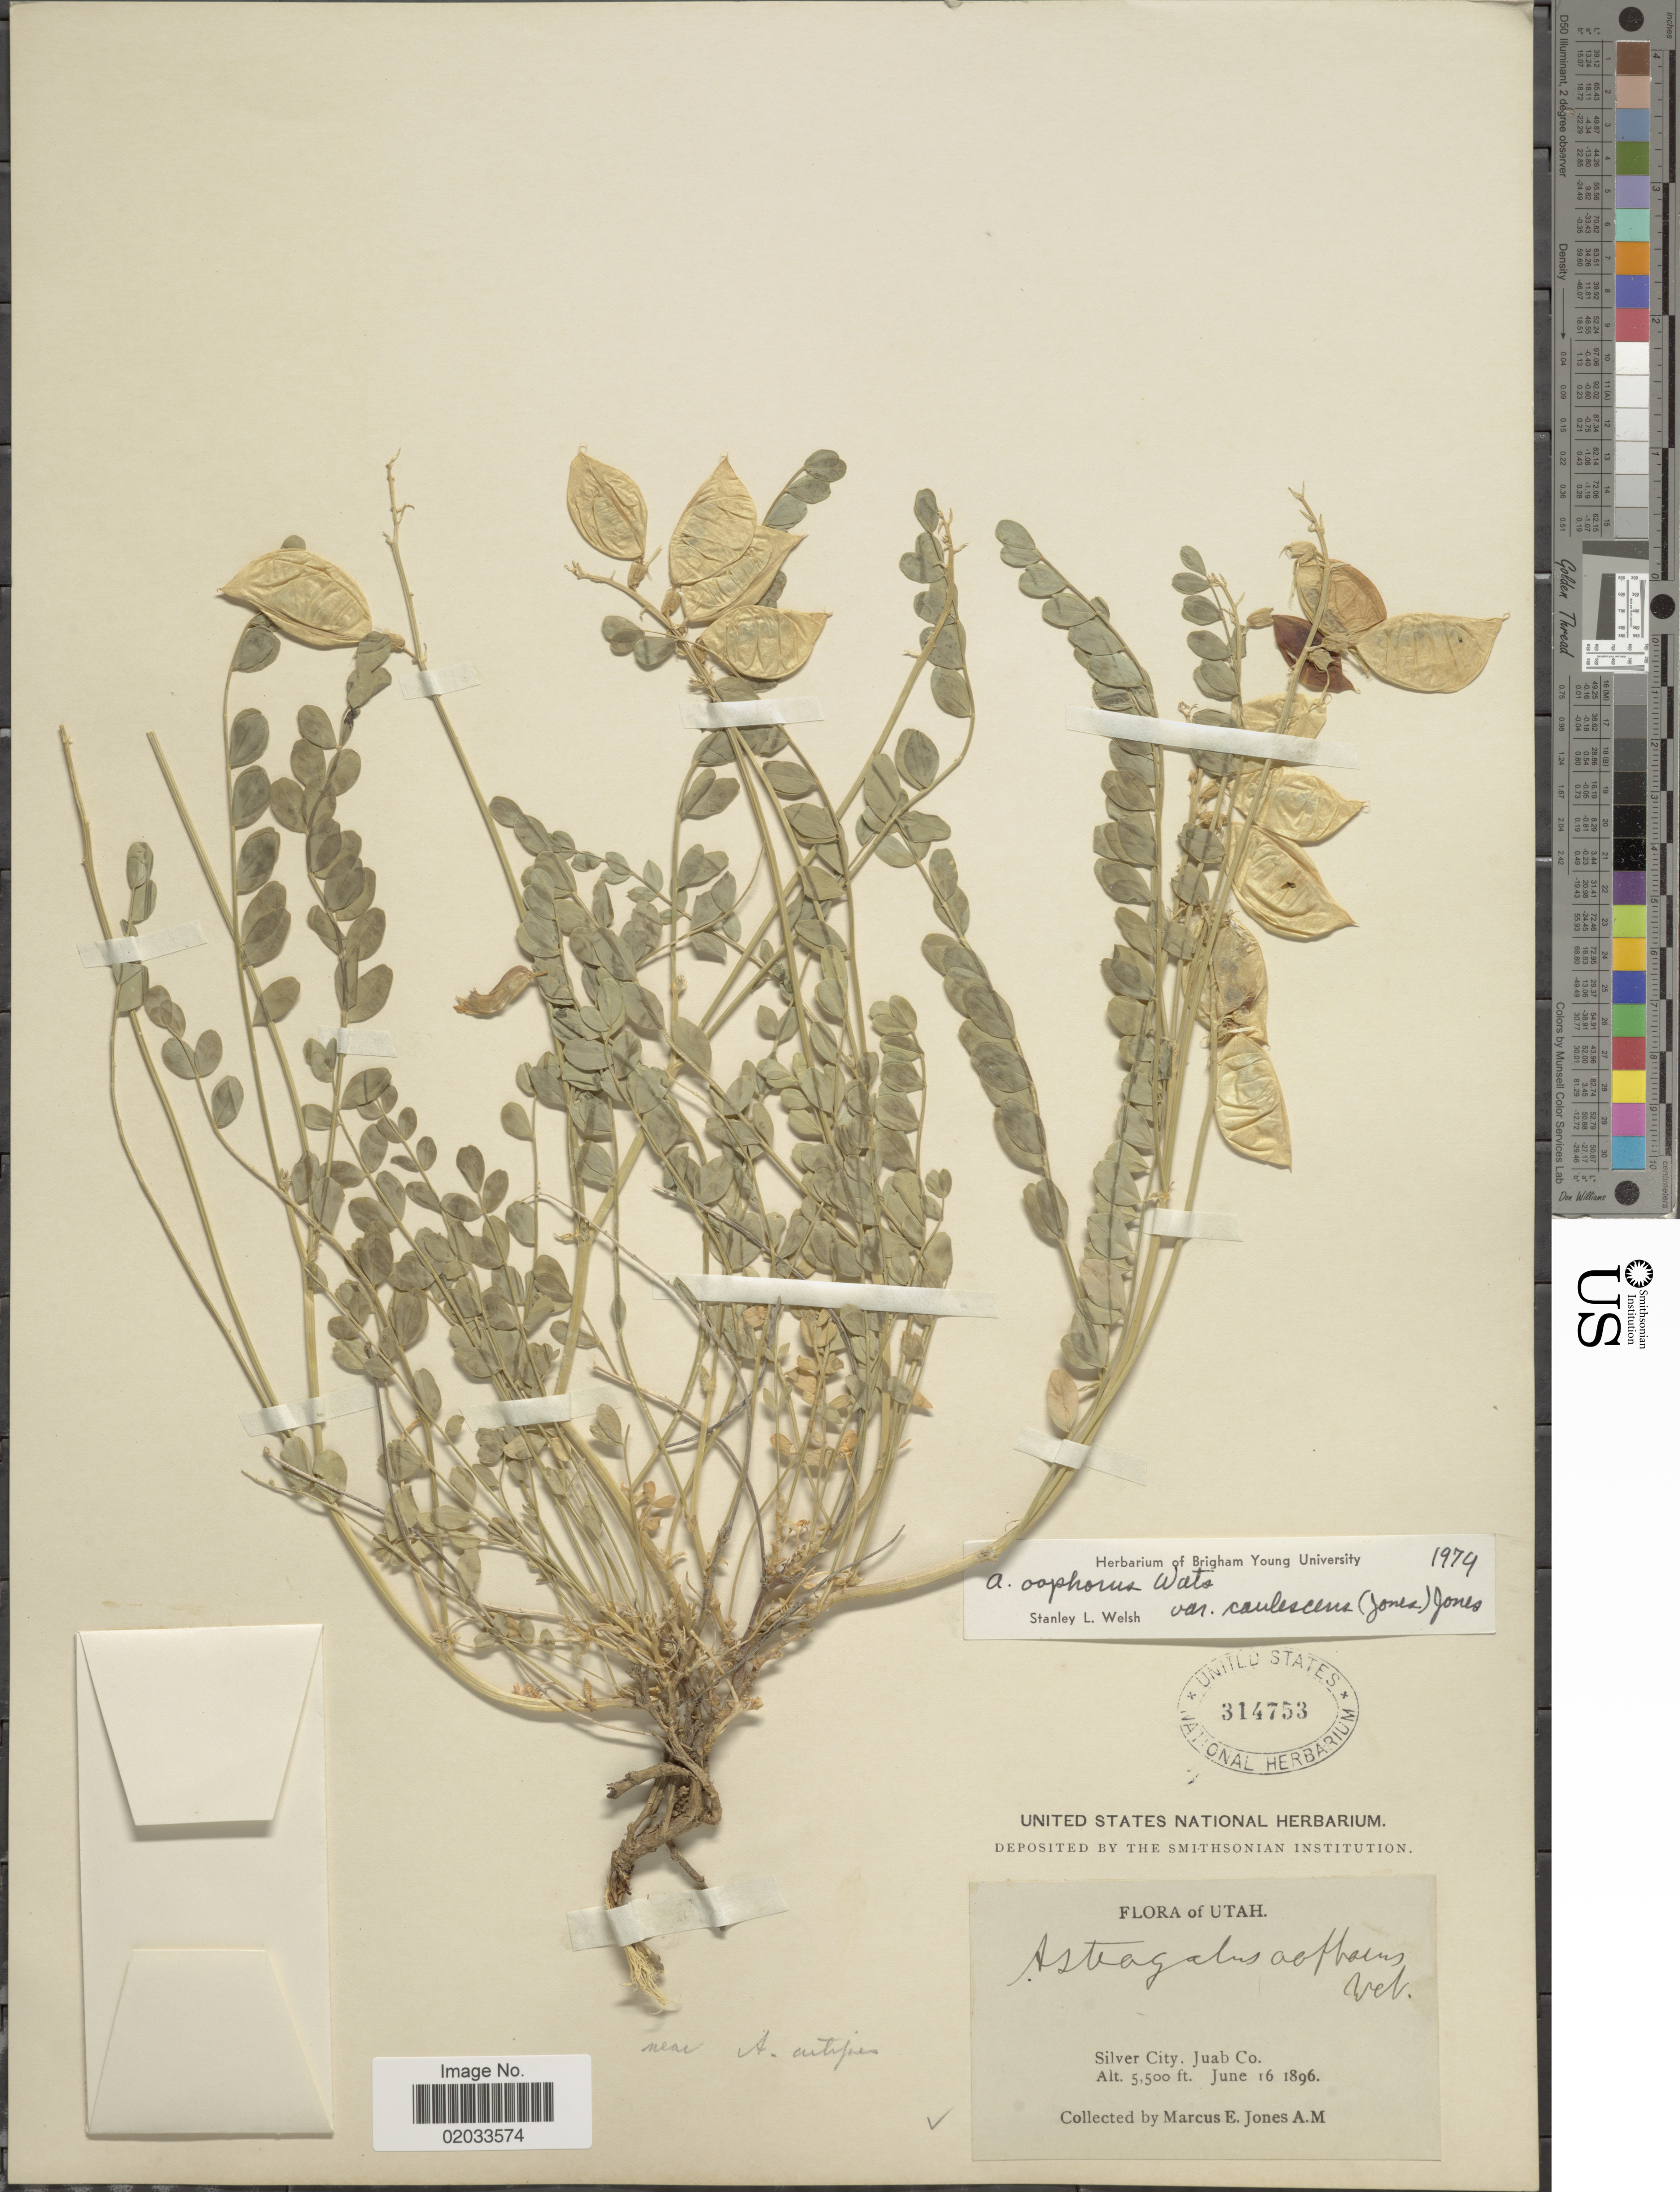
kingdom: Plantae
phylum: Tracheophyta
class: Magnoliopsida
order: Fabales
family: Fabaceae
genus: Astragalus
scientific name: Astragalus oophorus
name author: S. Watson in C. King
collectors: M. E. Jones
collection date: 1896-06-16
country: United States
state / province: Utah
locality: Silver City, Juab Co.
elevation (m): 1676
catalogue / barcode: US 314753